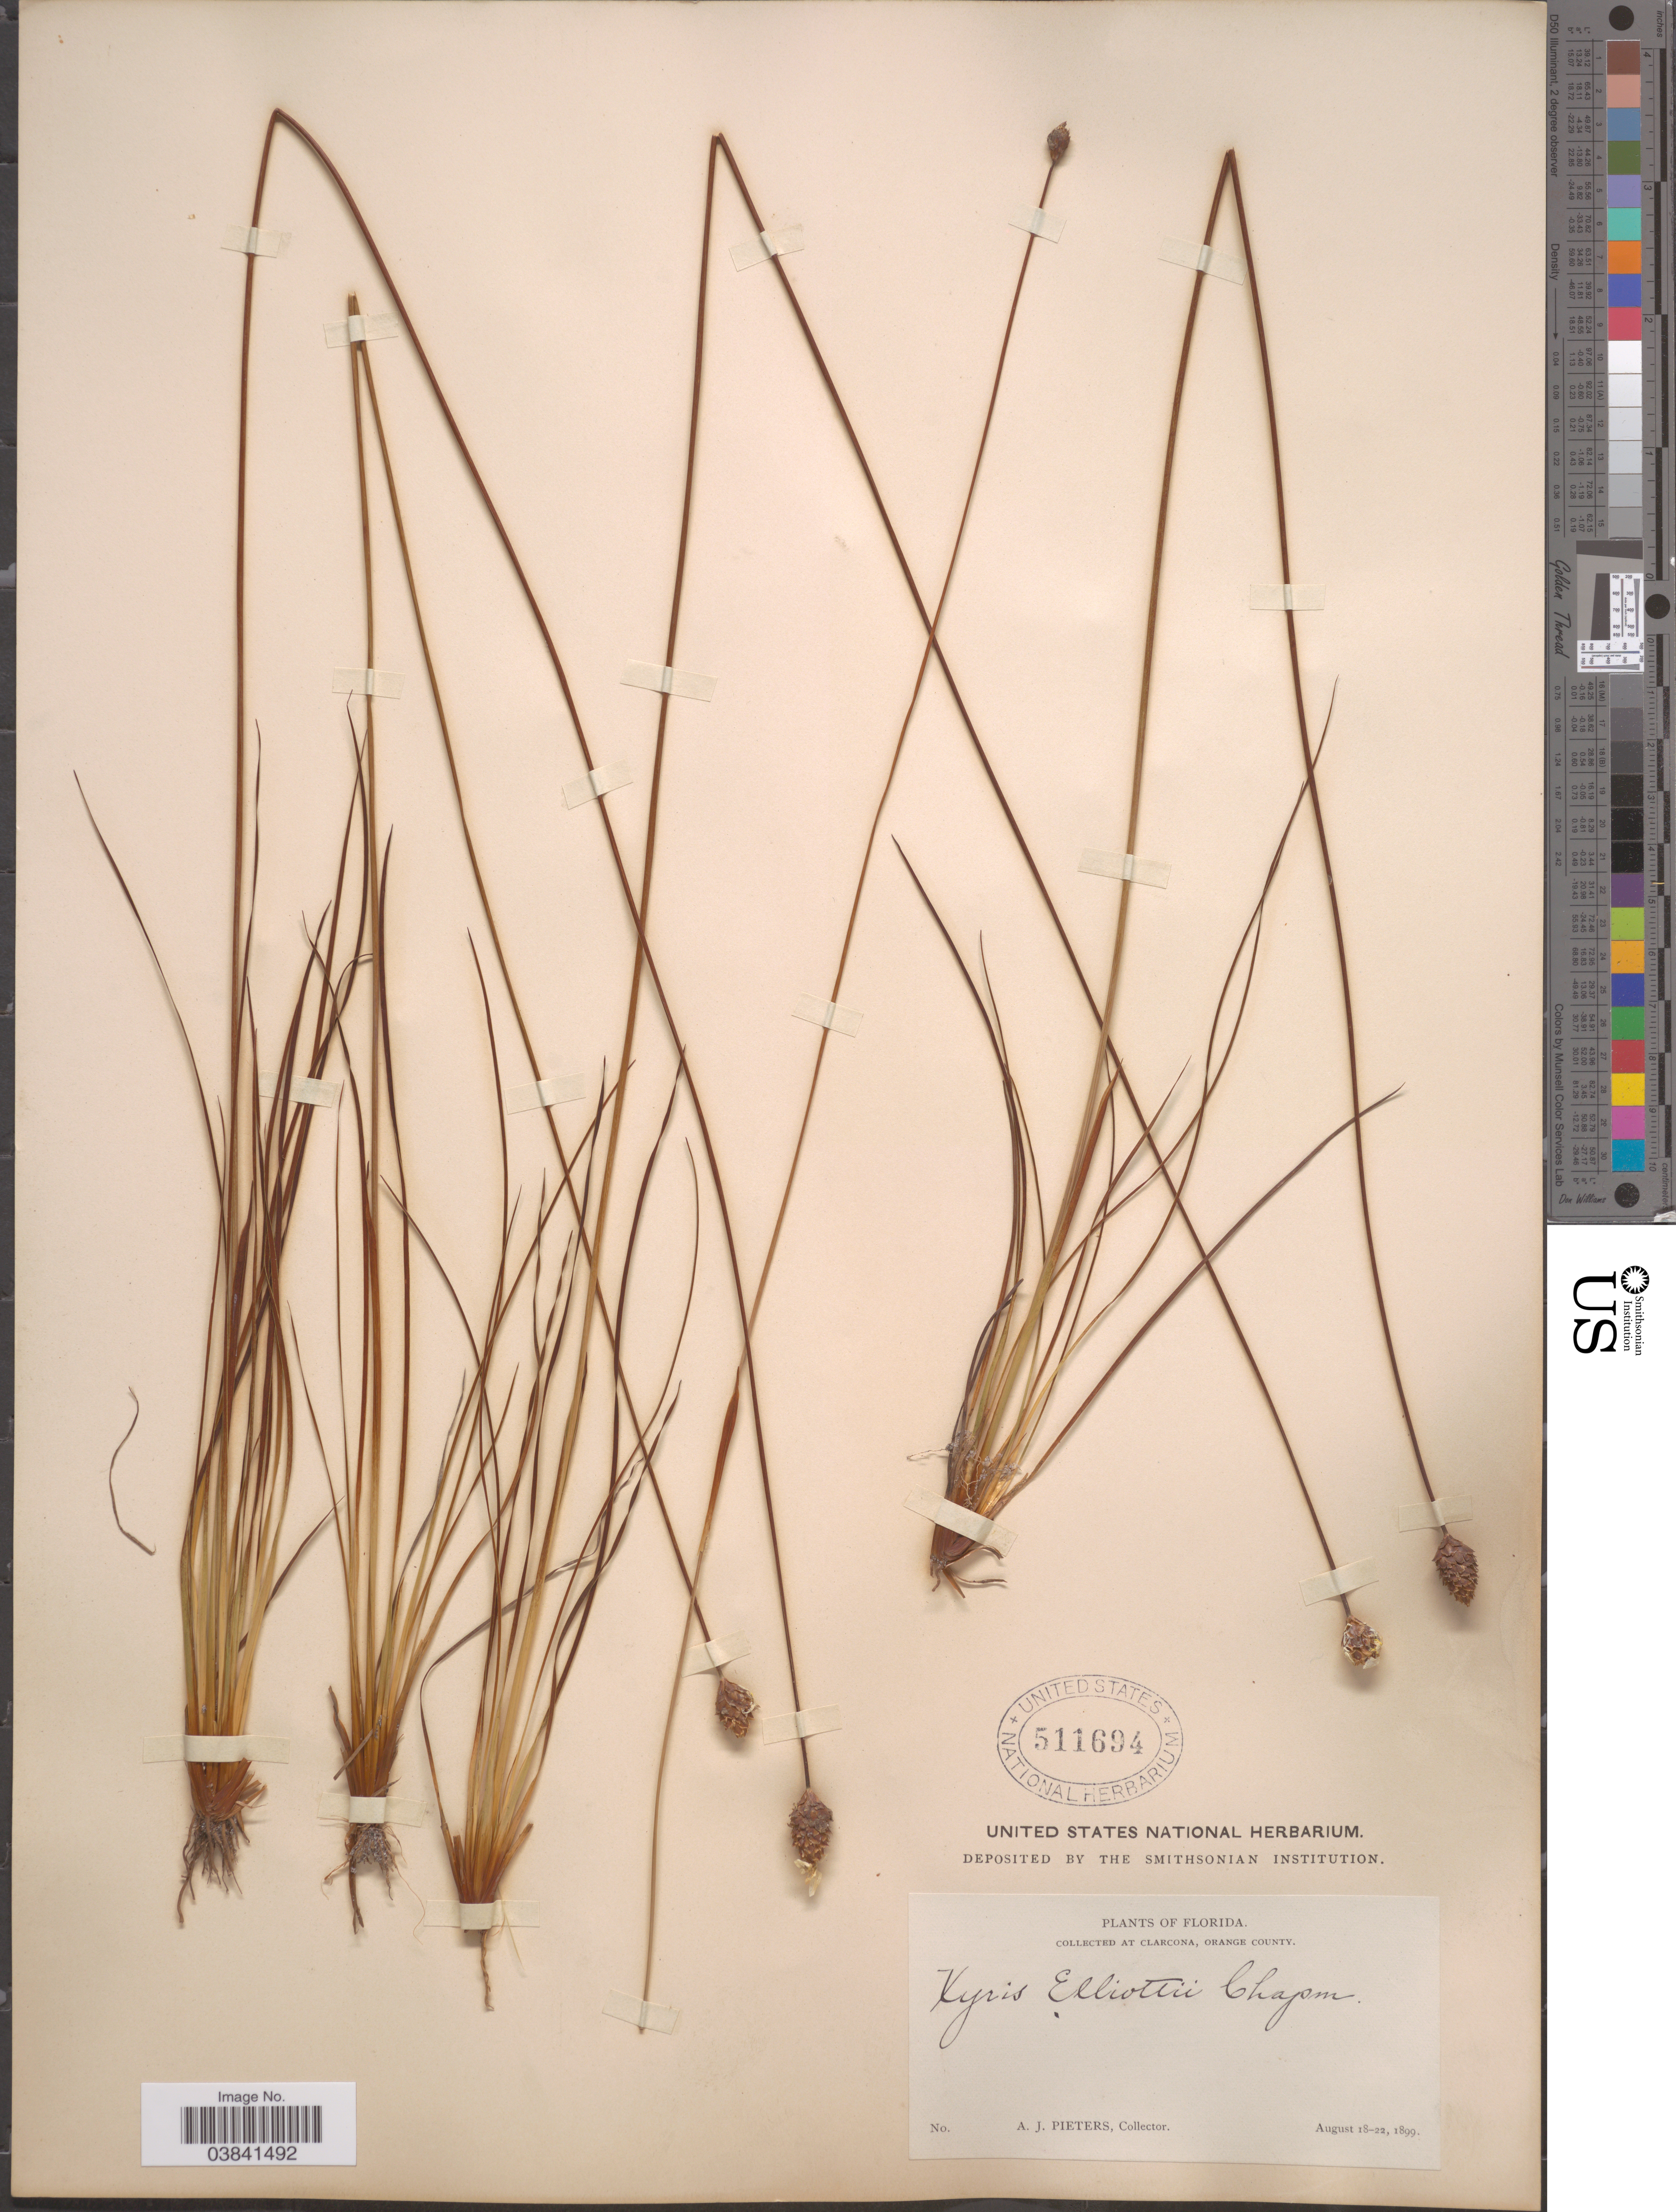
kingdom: Plantae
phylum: Tracheophyta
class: Liliopsida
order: Poales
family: Xyridaceae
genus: Xyris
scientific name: Xyris elliottii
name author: Chapm.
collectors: A. Pieters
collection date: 1899-08-18/1899-08-22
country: United States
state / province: Florida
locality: At Clarcona, Orange County.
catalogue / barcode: US 511694